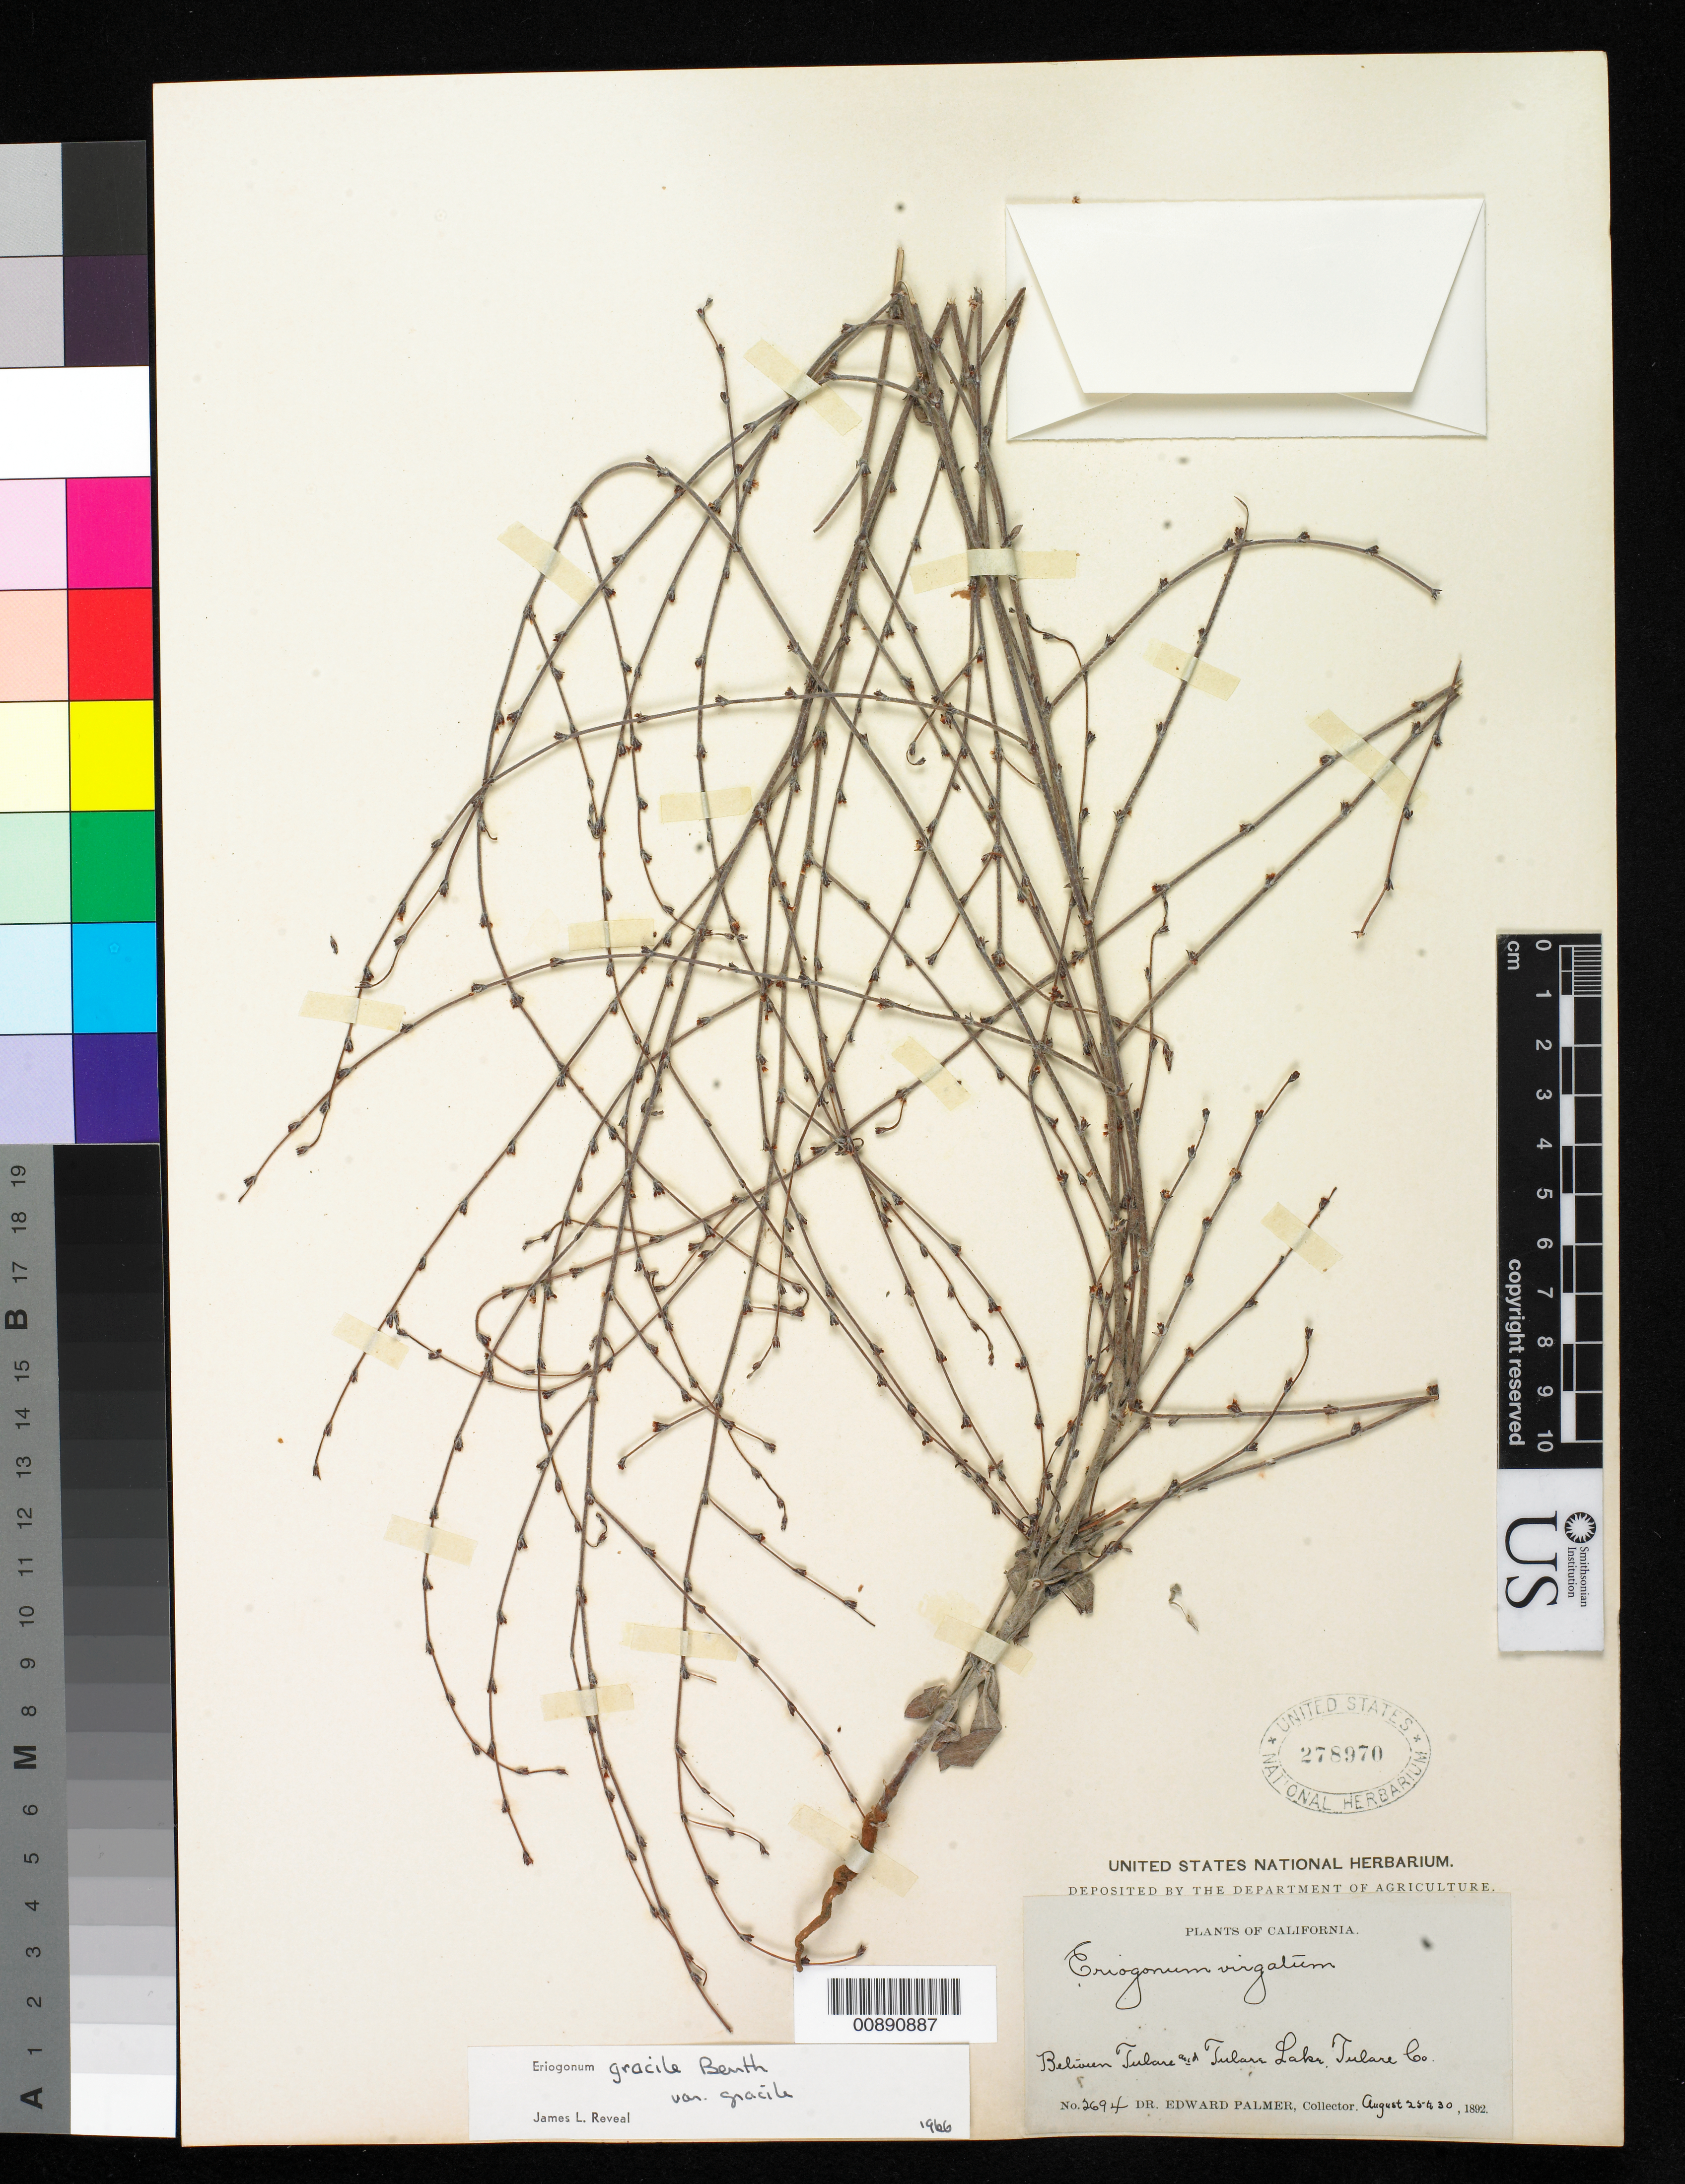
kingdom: Plantae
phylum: Tracheophyta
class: Magnoliopsida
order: Caryophyllales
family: Polygonaceae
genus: Eriogonum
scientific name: Eriogonum gracile var. gracile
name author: Benth.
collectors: E. Palmer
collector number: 2694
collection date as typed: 25 Aug 1892 to 30 Aug 1892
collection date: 1892-08-25/1892-08-30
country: United States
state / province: California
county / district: Tulare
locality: Between Tulare and Tulare Lake, Tulare County, California.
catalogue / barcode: US 278970